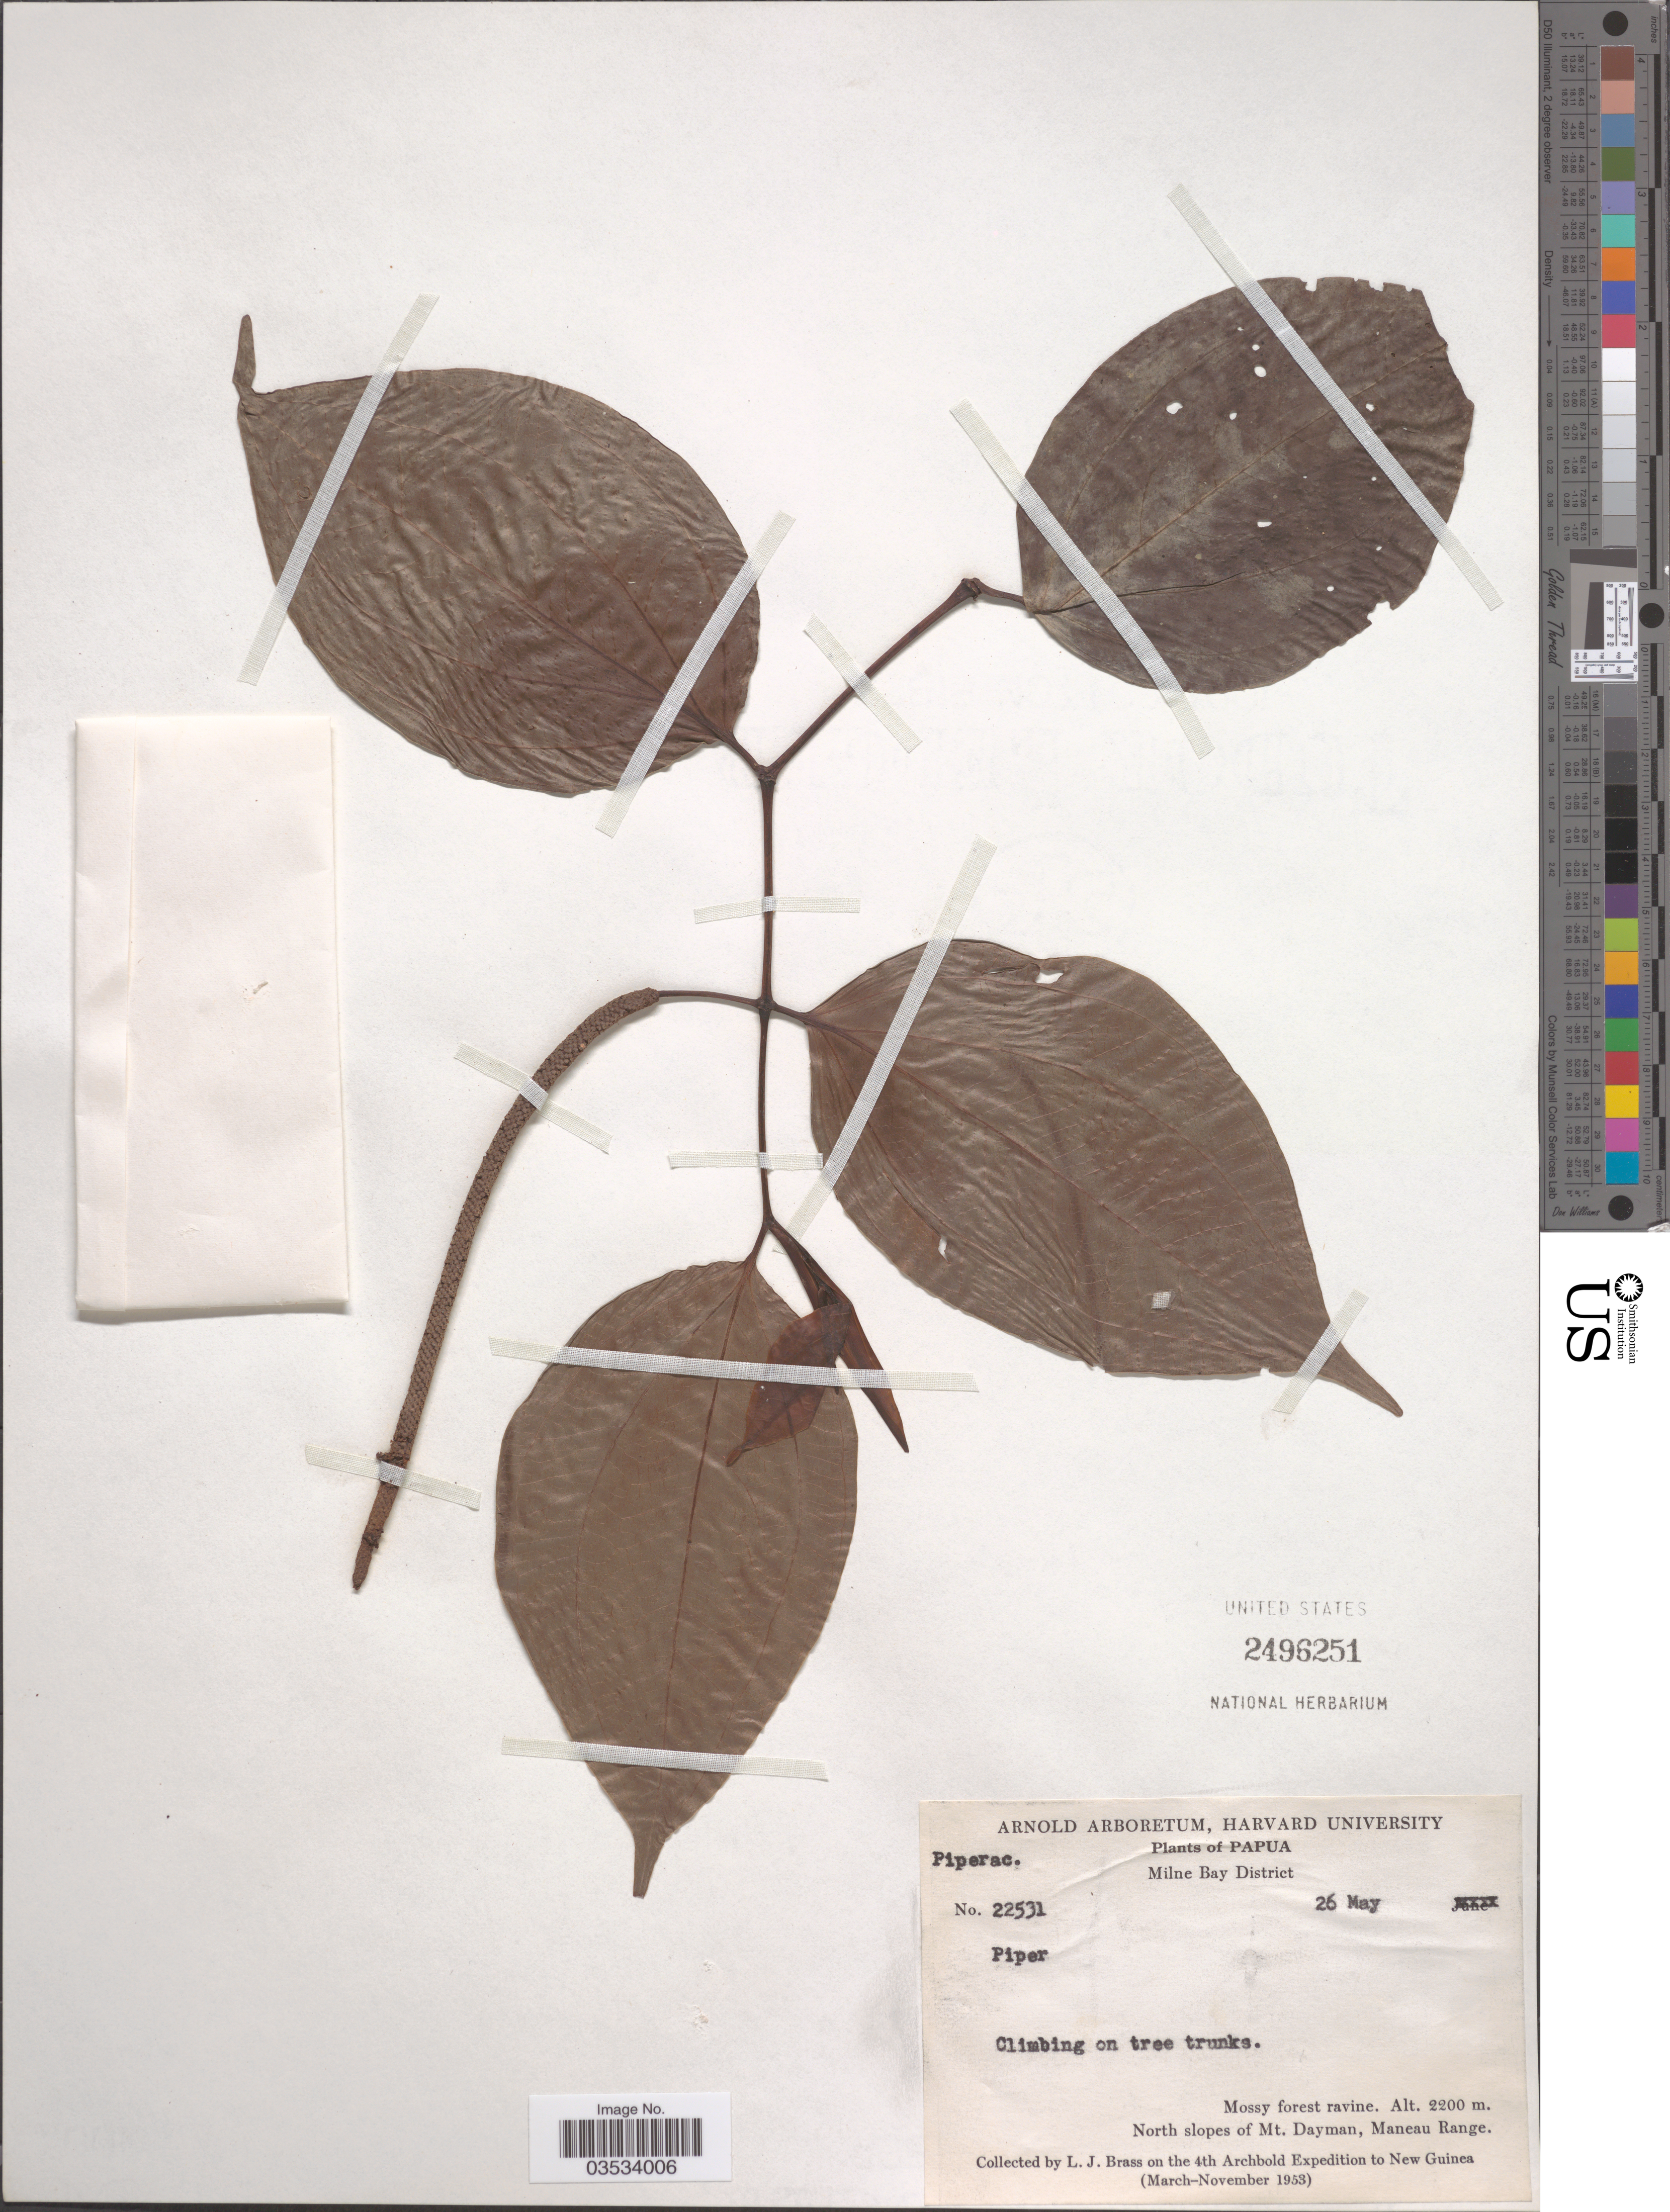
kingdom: Plantae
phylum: Tracheophyta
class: Magnoliopsida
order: Piperales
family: Piperaceae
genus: Piper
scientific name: Piper sp.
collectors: L. J. Brass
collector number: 22531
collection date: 1953-05-26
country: Papua New Guinea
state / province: Milne Bay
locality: Papua. Milne Bay District. North slopes of Mt. Dayman, Maneau Range. New Guinea.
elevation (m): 2200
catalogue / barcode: US 2496251